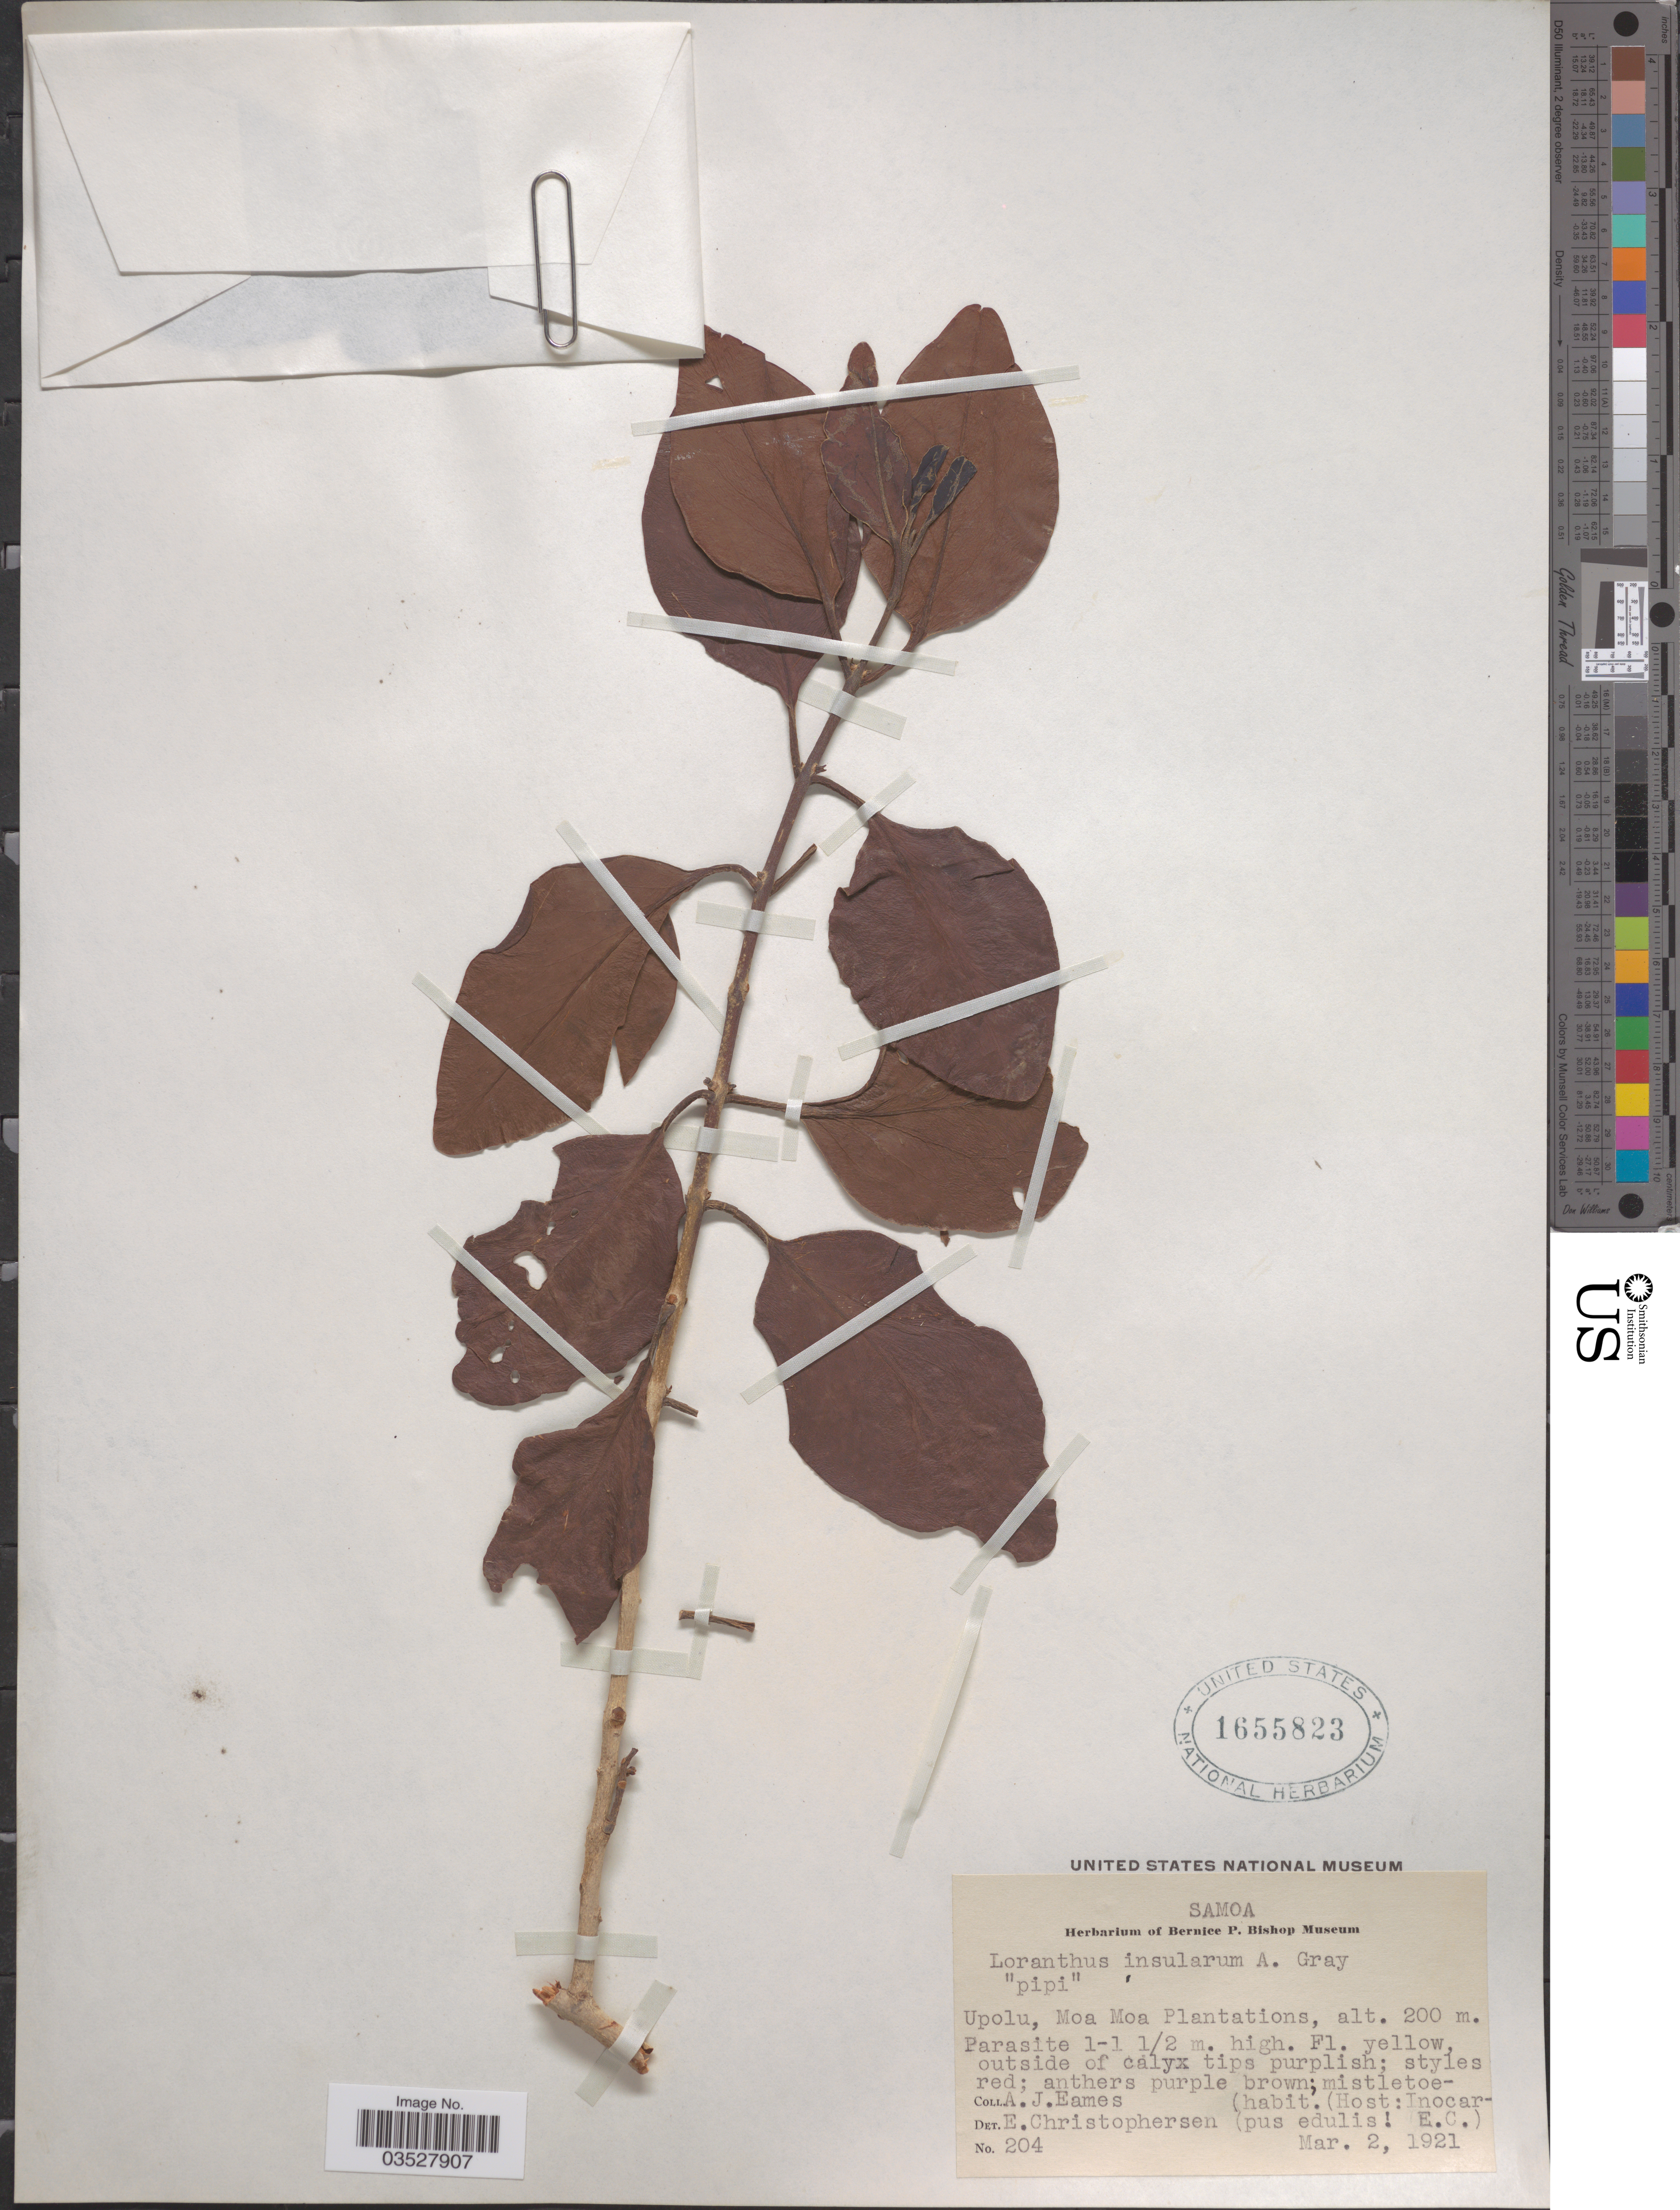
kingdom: Plantae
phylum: Tracheophyta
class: Magnoliopsida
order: Santalales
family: Loranthaceae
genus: Amylotheca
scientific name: Amylotheca insularum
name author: (A. Gray) Danser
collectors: A. J. Eames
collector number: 204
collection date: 1921-03-02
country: Samoa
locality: Samoa. Upolu, Moa Moa Plantations.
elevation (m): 200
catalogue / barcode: US 1655823